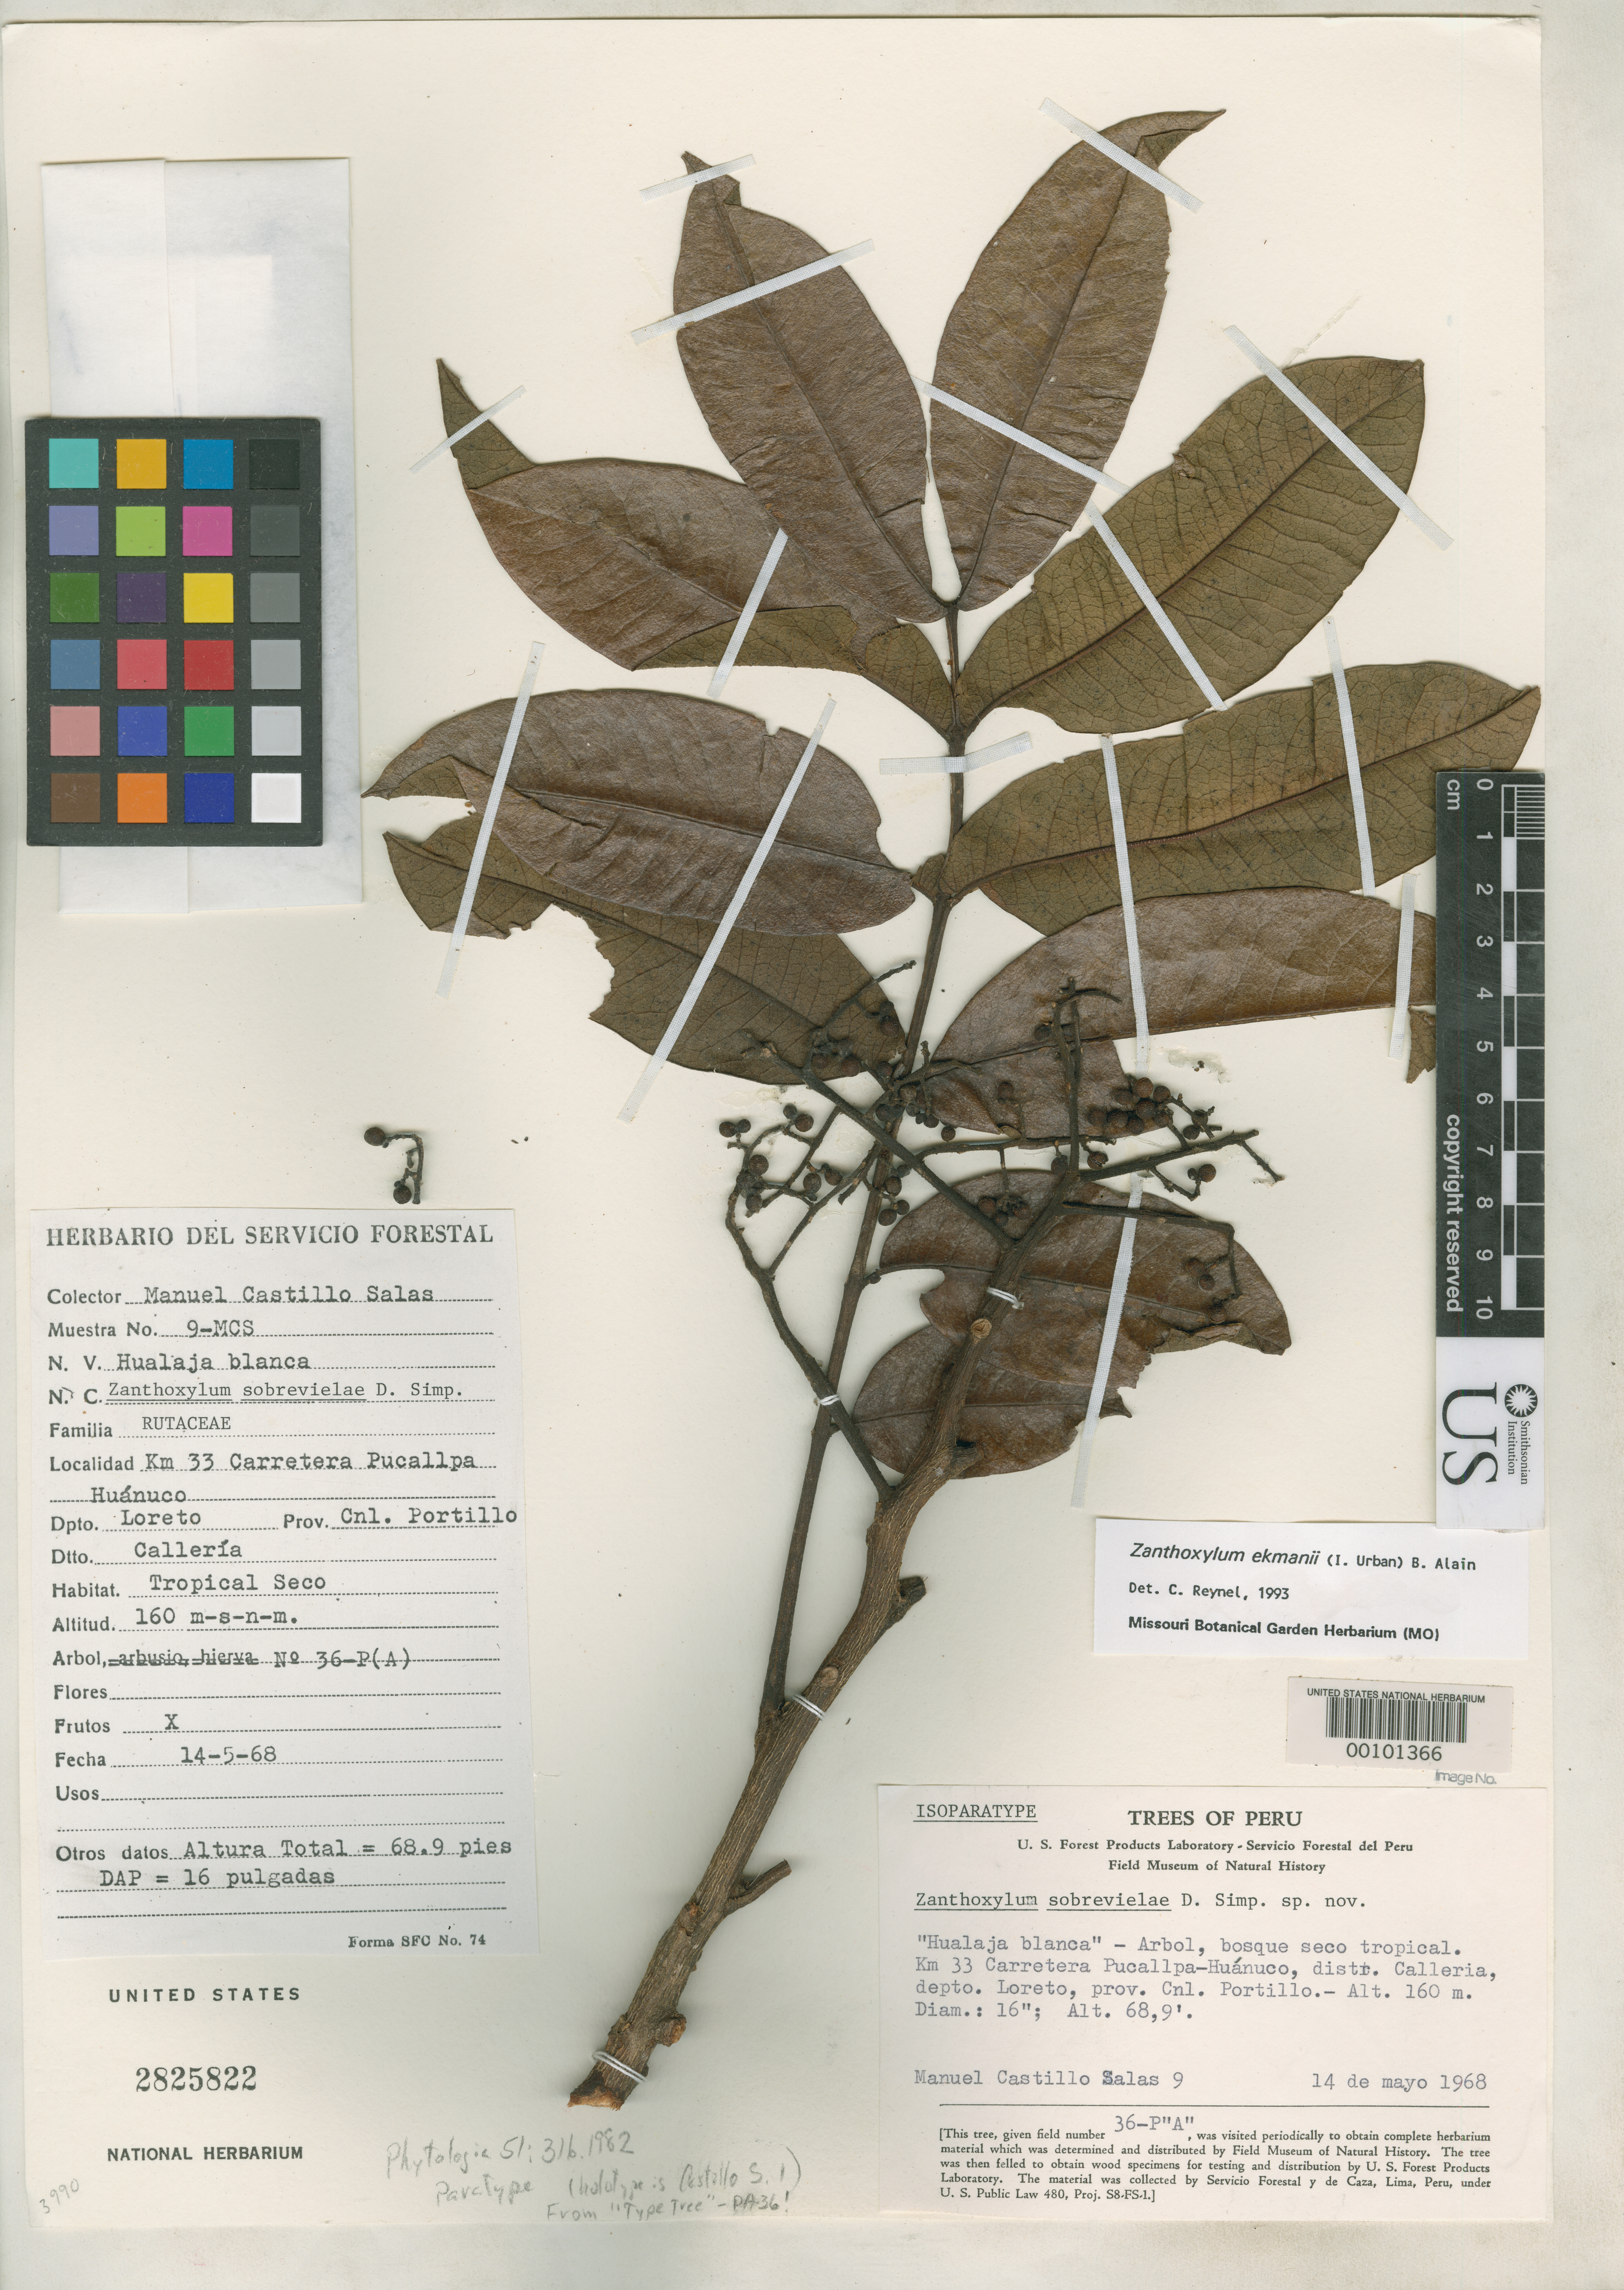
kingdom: Plantae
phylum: Tracheophyta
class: Magnoliopsida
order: Sapindales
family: Rutaceae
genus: Zanthoxylum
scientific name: Zanthoxylum sobrevielae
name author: D.R. Simpson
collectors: M. Salas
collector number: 9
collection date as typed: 14 May 1968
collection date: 1968-05-14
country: Peru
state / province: Ucayali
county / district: Coronel Portillo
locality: Callería [District?], km 33 carretera Pucallpa-Huánuco, Prov. Coronel Portillo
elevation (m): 160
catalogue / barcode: US 2825822